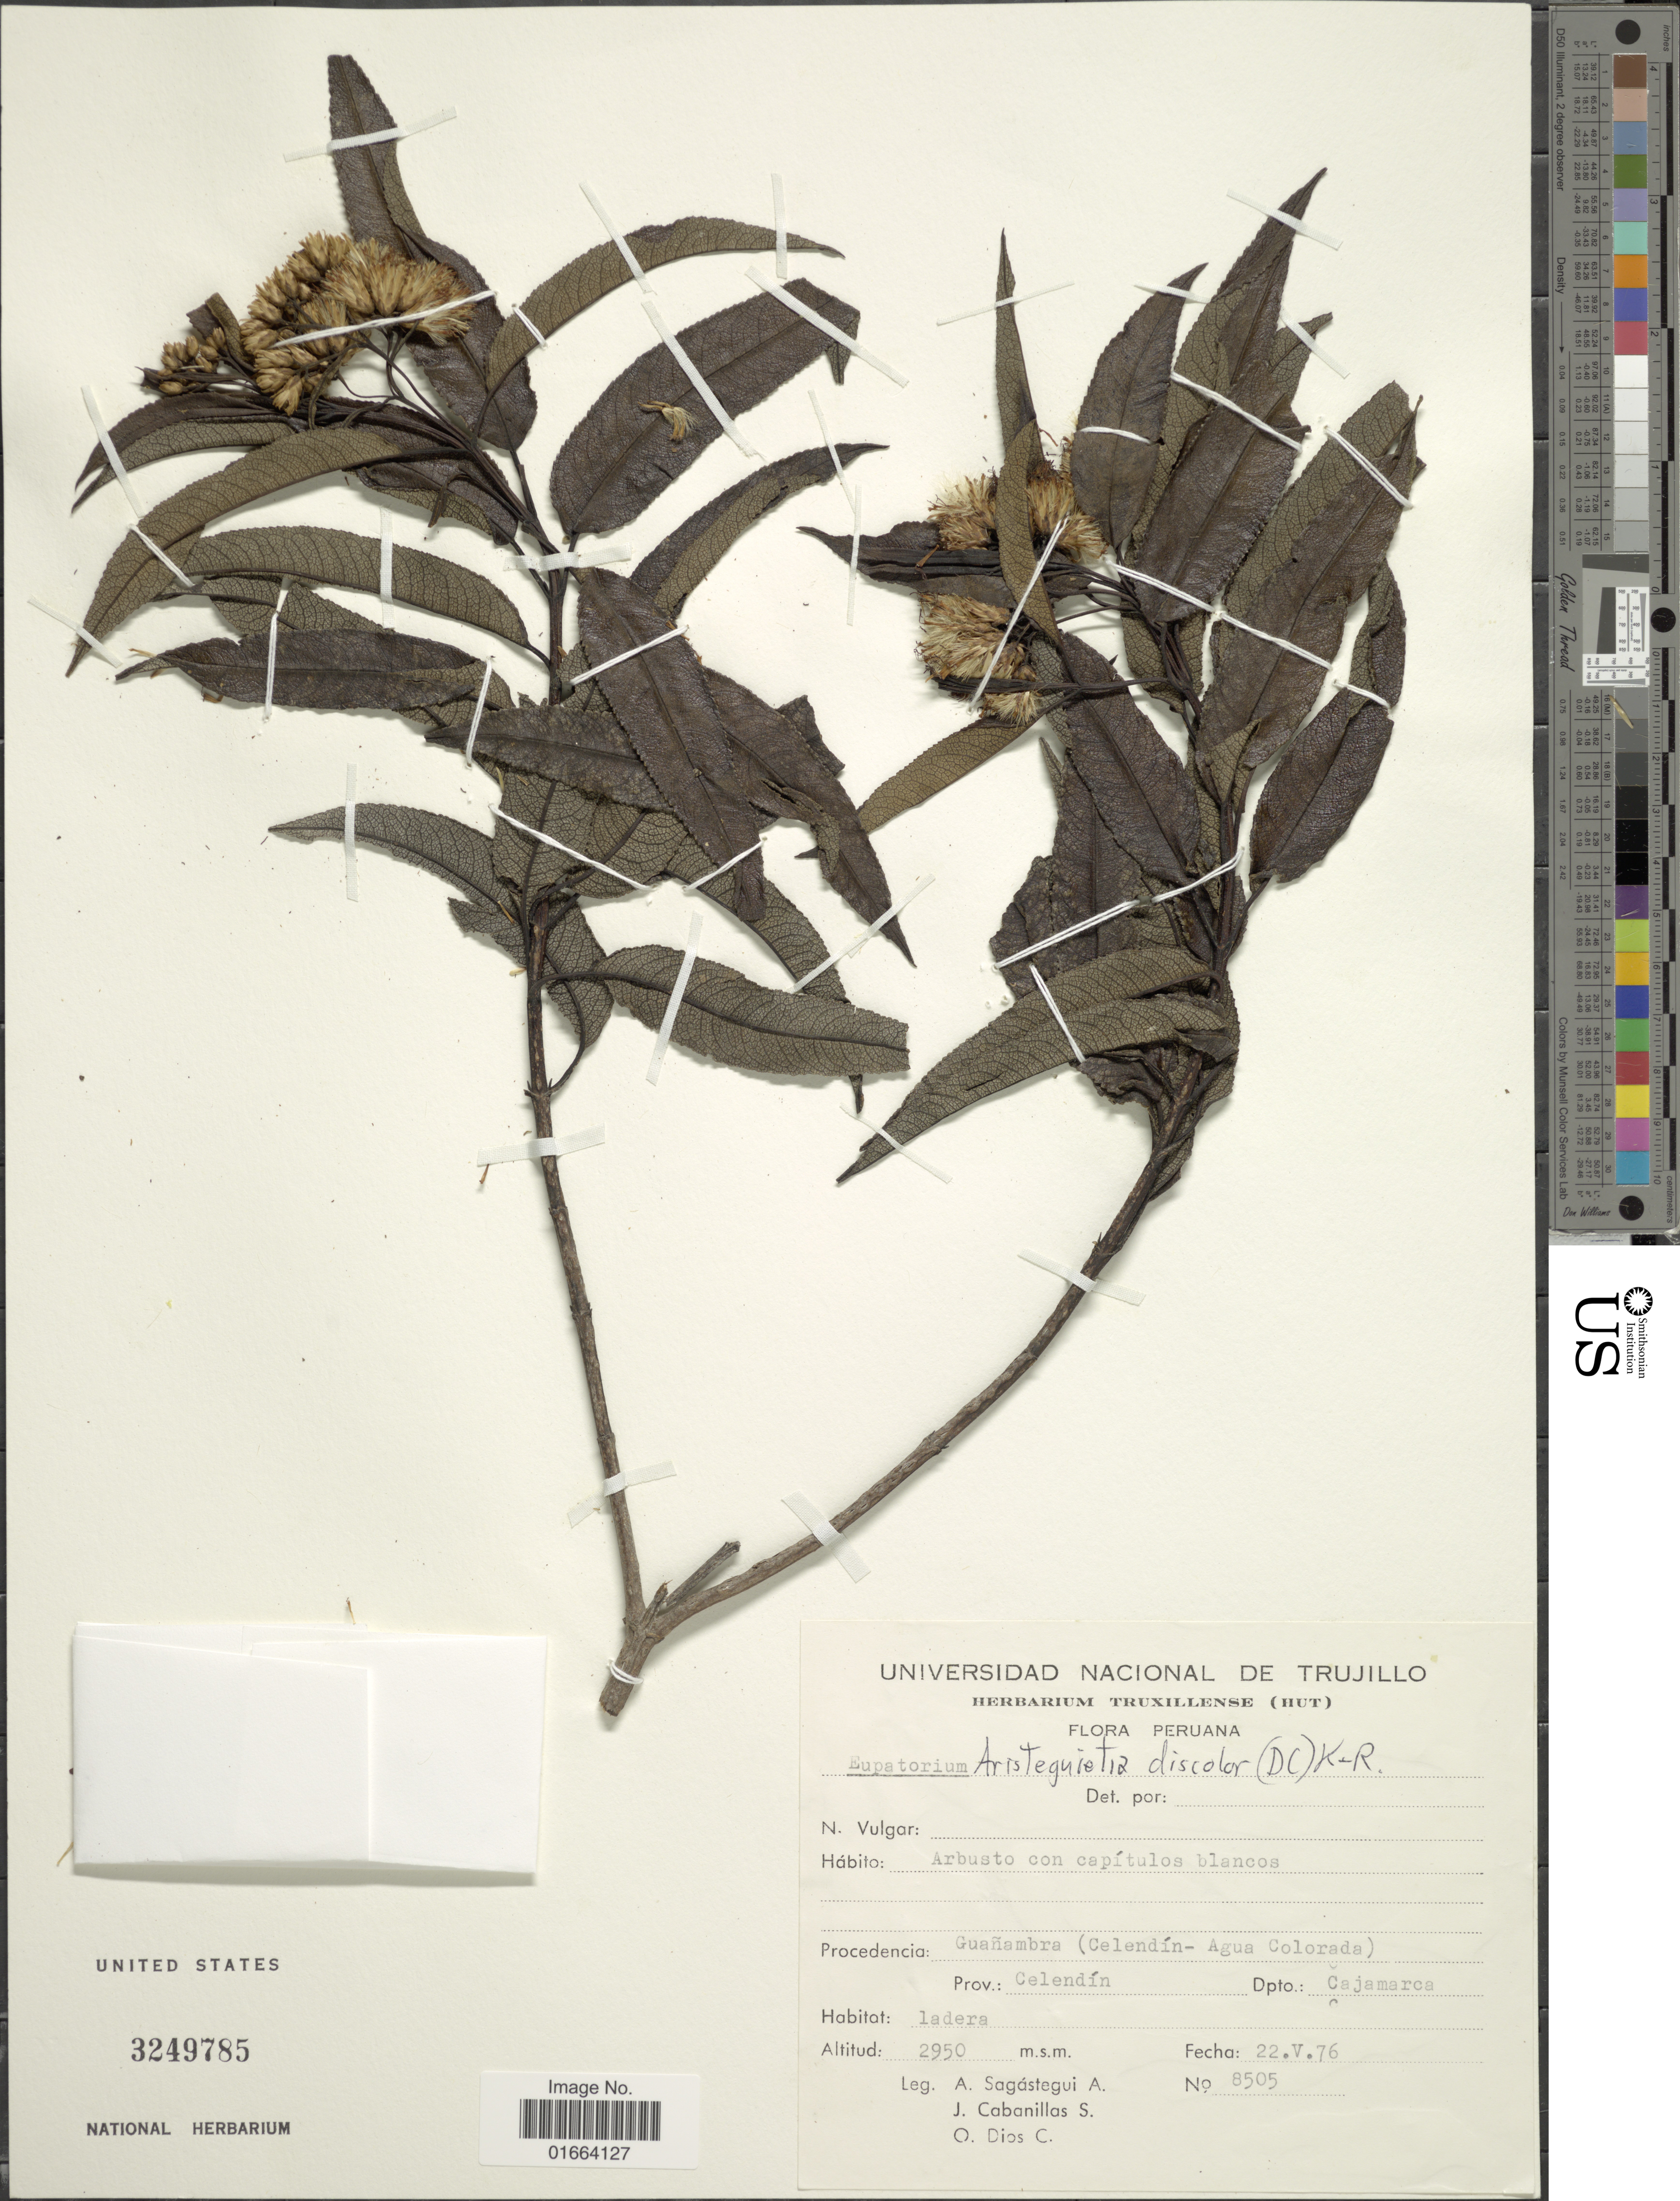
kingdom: Plantae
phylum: Tracheophyta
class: Magnoliopsida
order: Asterales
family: Asteraceae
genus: Aristeguietia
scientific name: Aristeguietia discolor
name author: (DC.) R.M. King & H. Rob.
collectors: A. Sagástegui A., J. Cabanillas S. & O. Dios C.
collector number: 8505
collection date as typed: Transcribed d/m/y: 22/5/76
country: Peru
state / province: Cajamarca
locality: Guañambra (Celendín - Agua Colorada). Prov. Celendín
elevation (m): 2950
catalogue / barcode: US 3249785